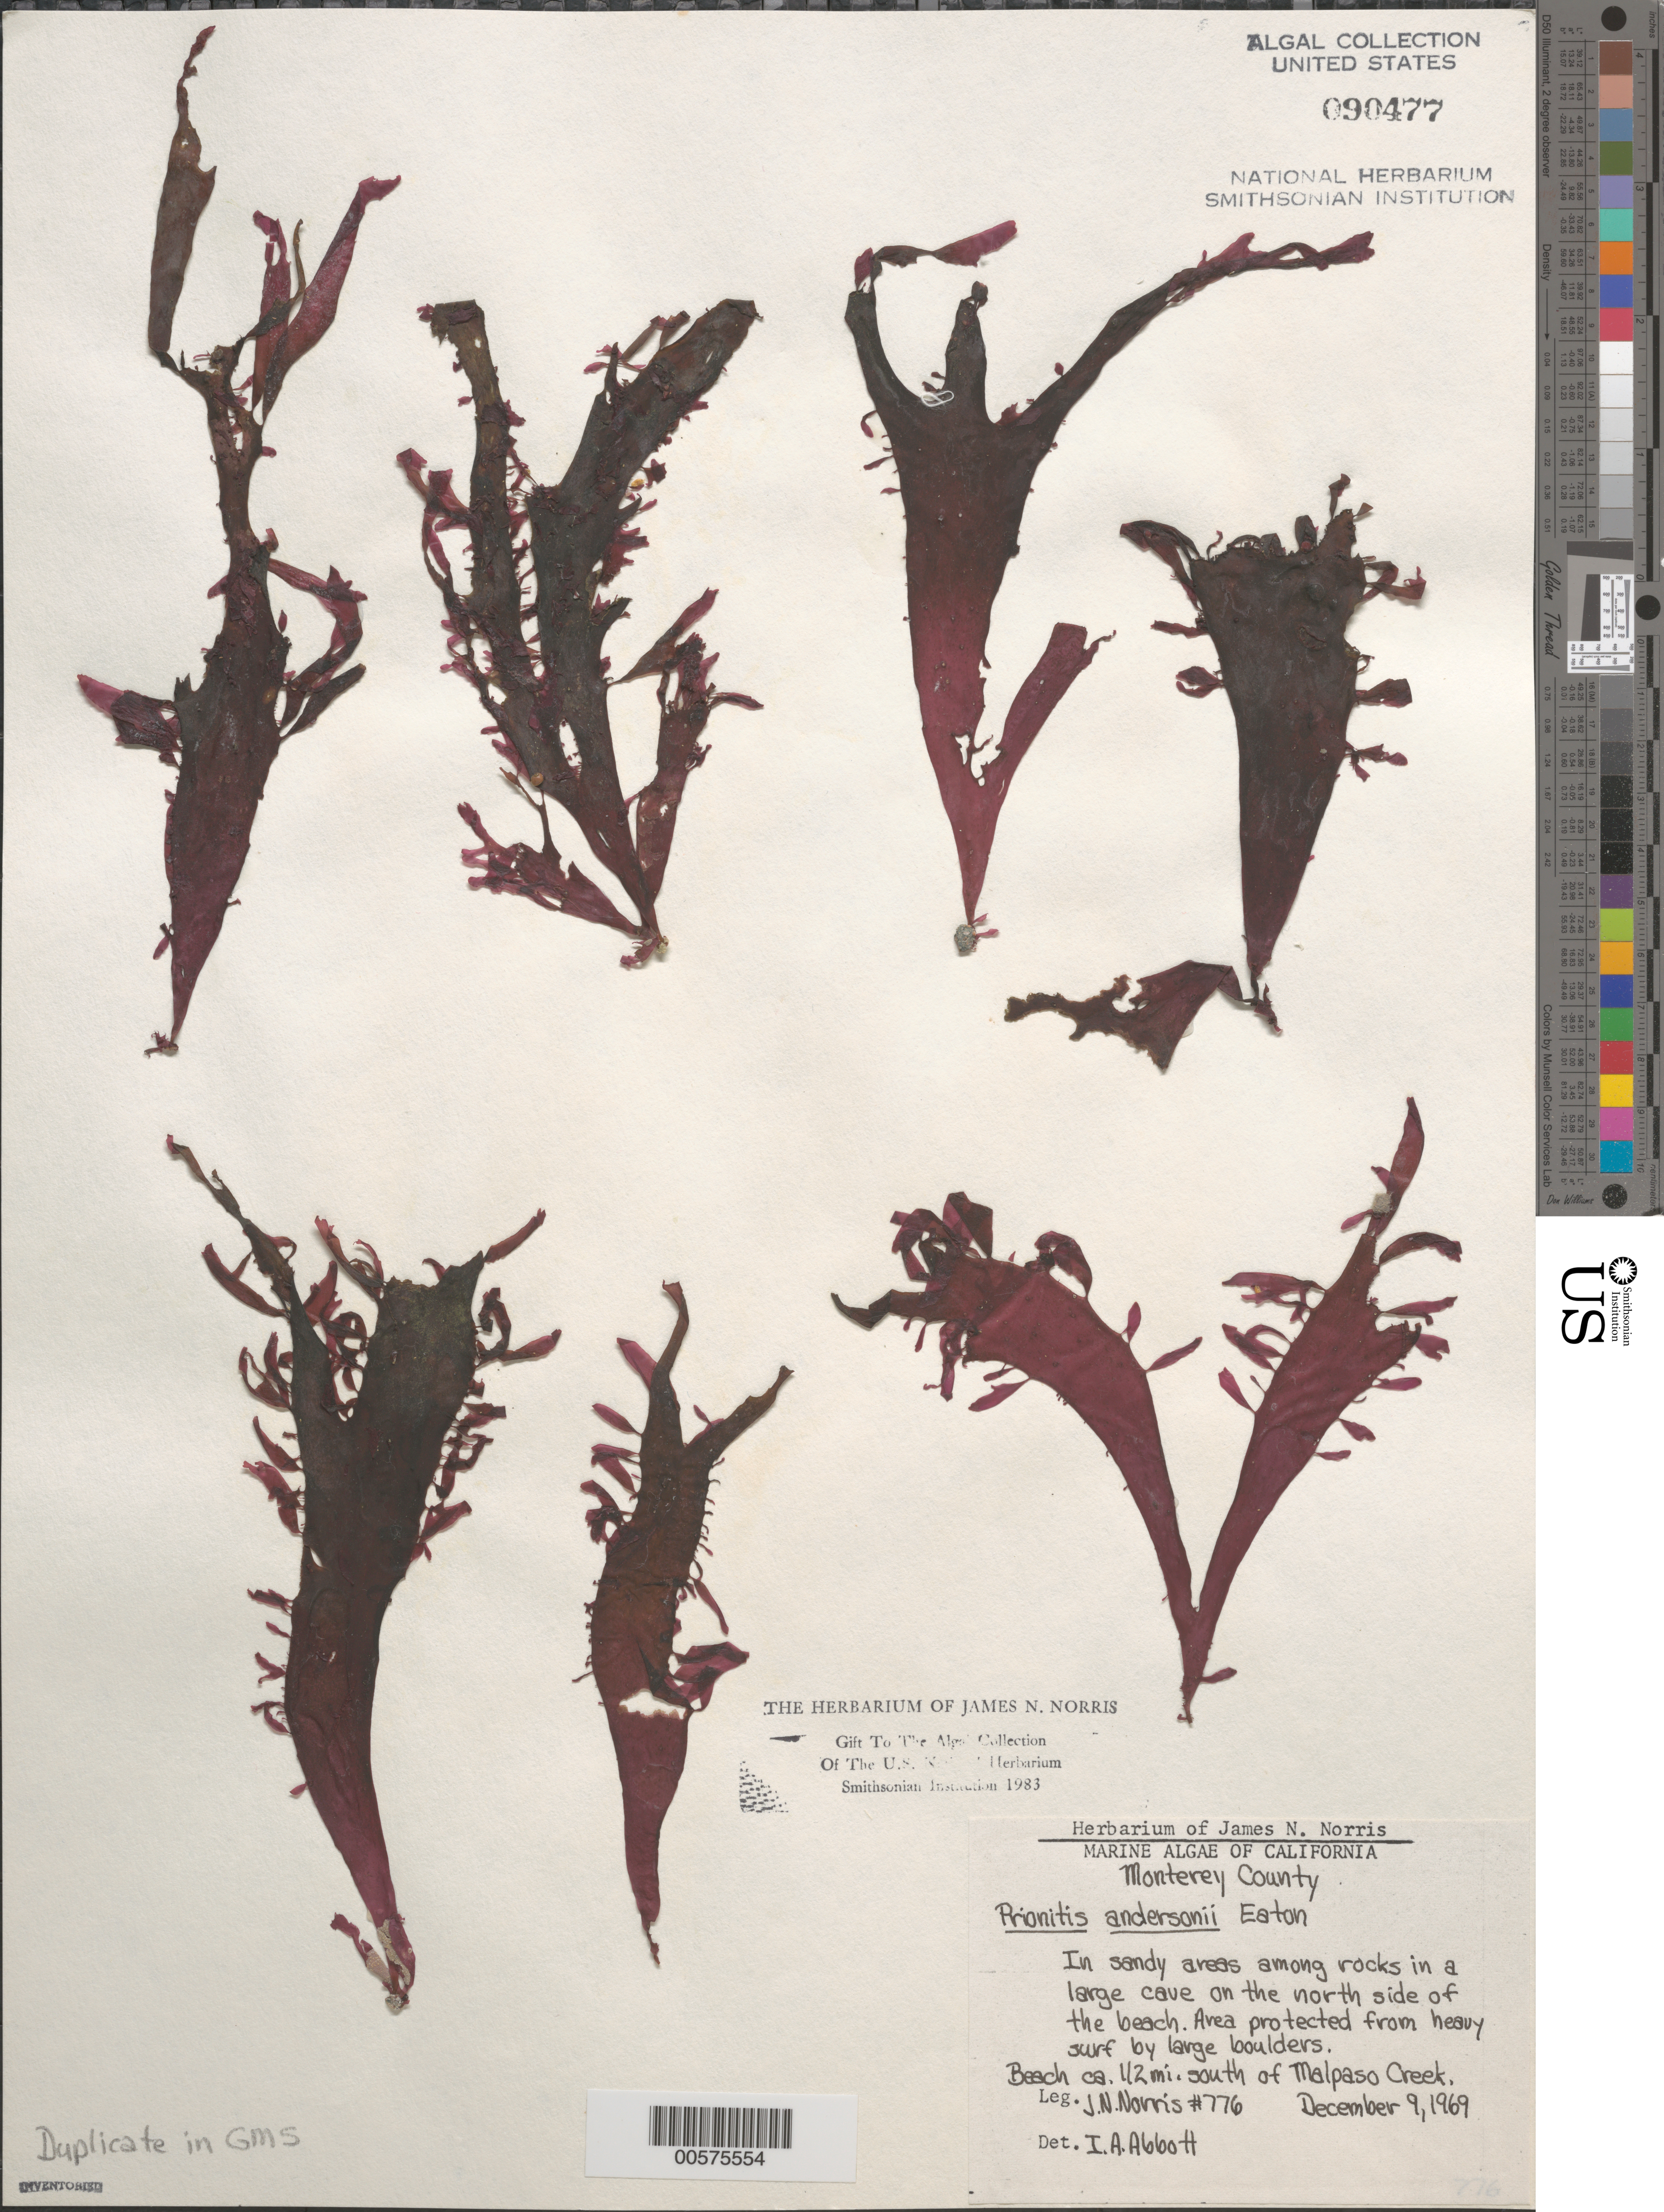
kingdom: Plantae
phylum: Rhodophyta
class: Florideophyceae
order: Cryptonemiales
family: Cryptonemiaceae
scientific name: Prionitis sternbergii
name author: (C. Agardh) J. Agardh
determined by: Algae name updating Project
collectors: J. N. Norris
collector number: JN-776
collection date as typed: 09 Dec 1969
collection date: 1969-12-09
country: United States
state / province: California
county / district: Monterey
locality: Beach ca. 0.5 mile south of Malpaso Creek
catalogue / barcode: US 90477